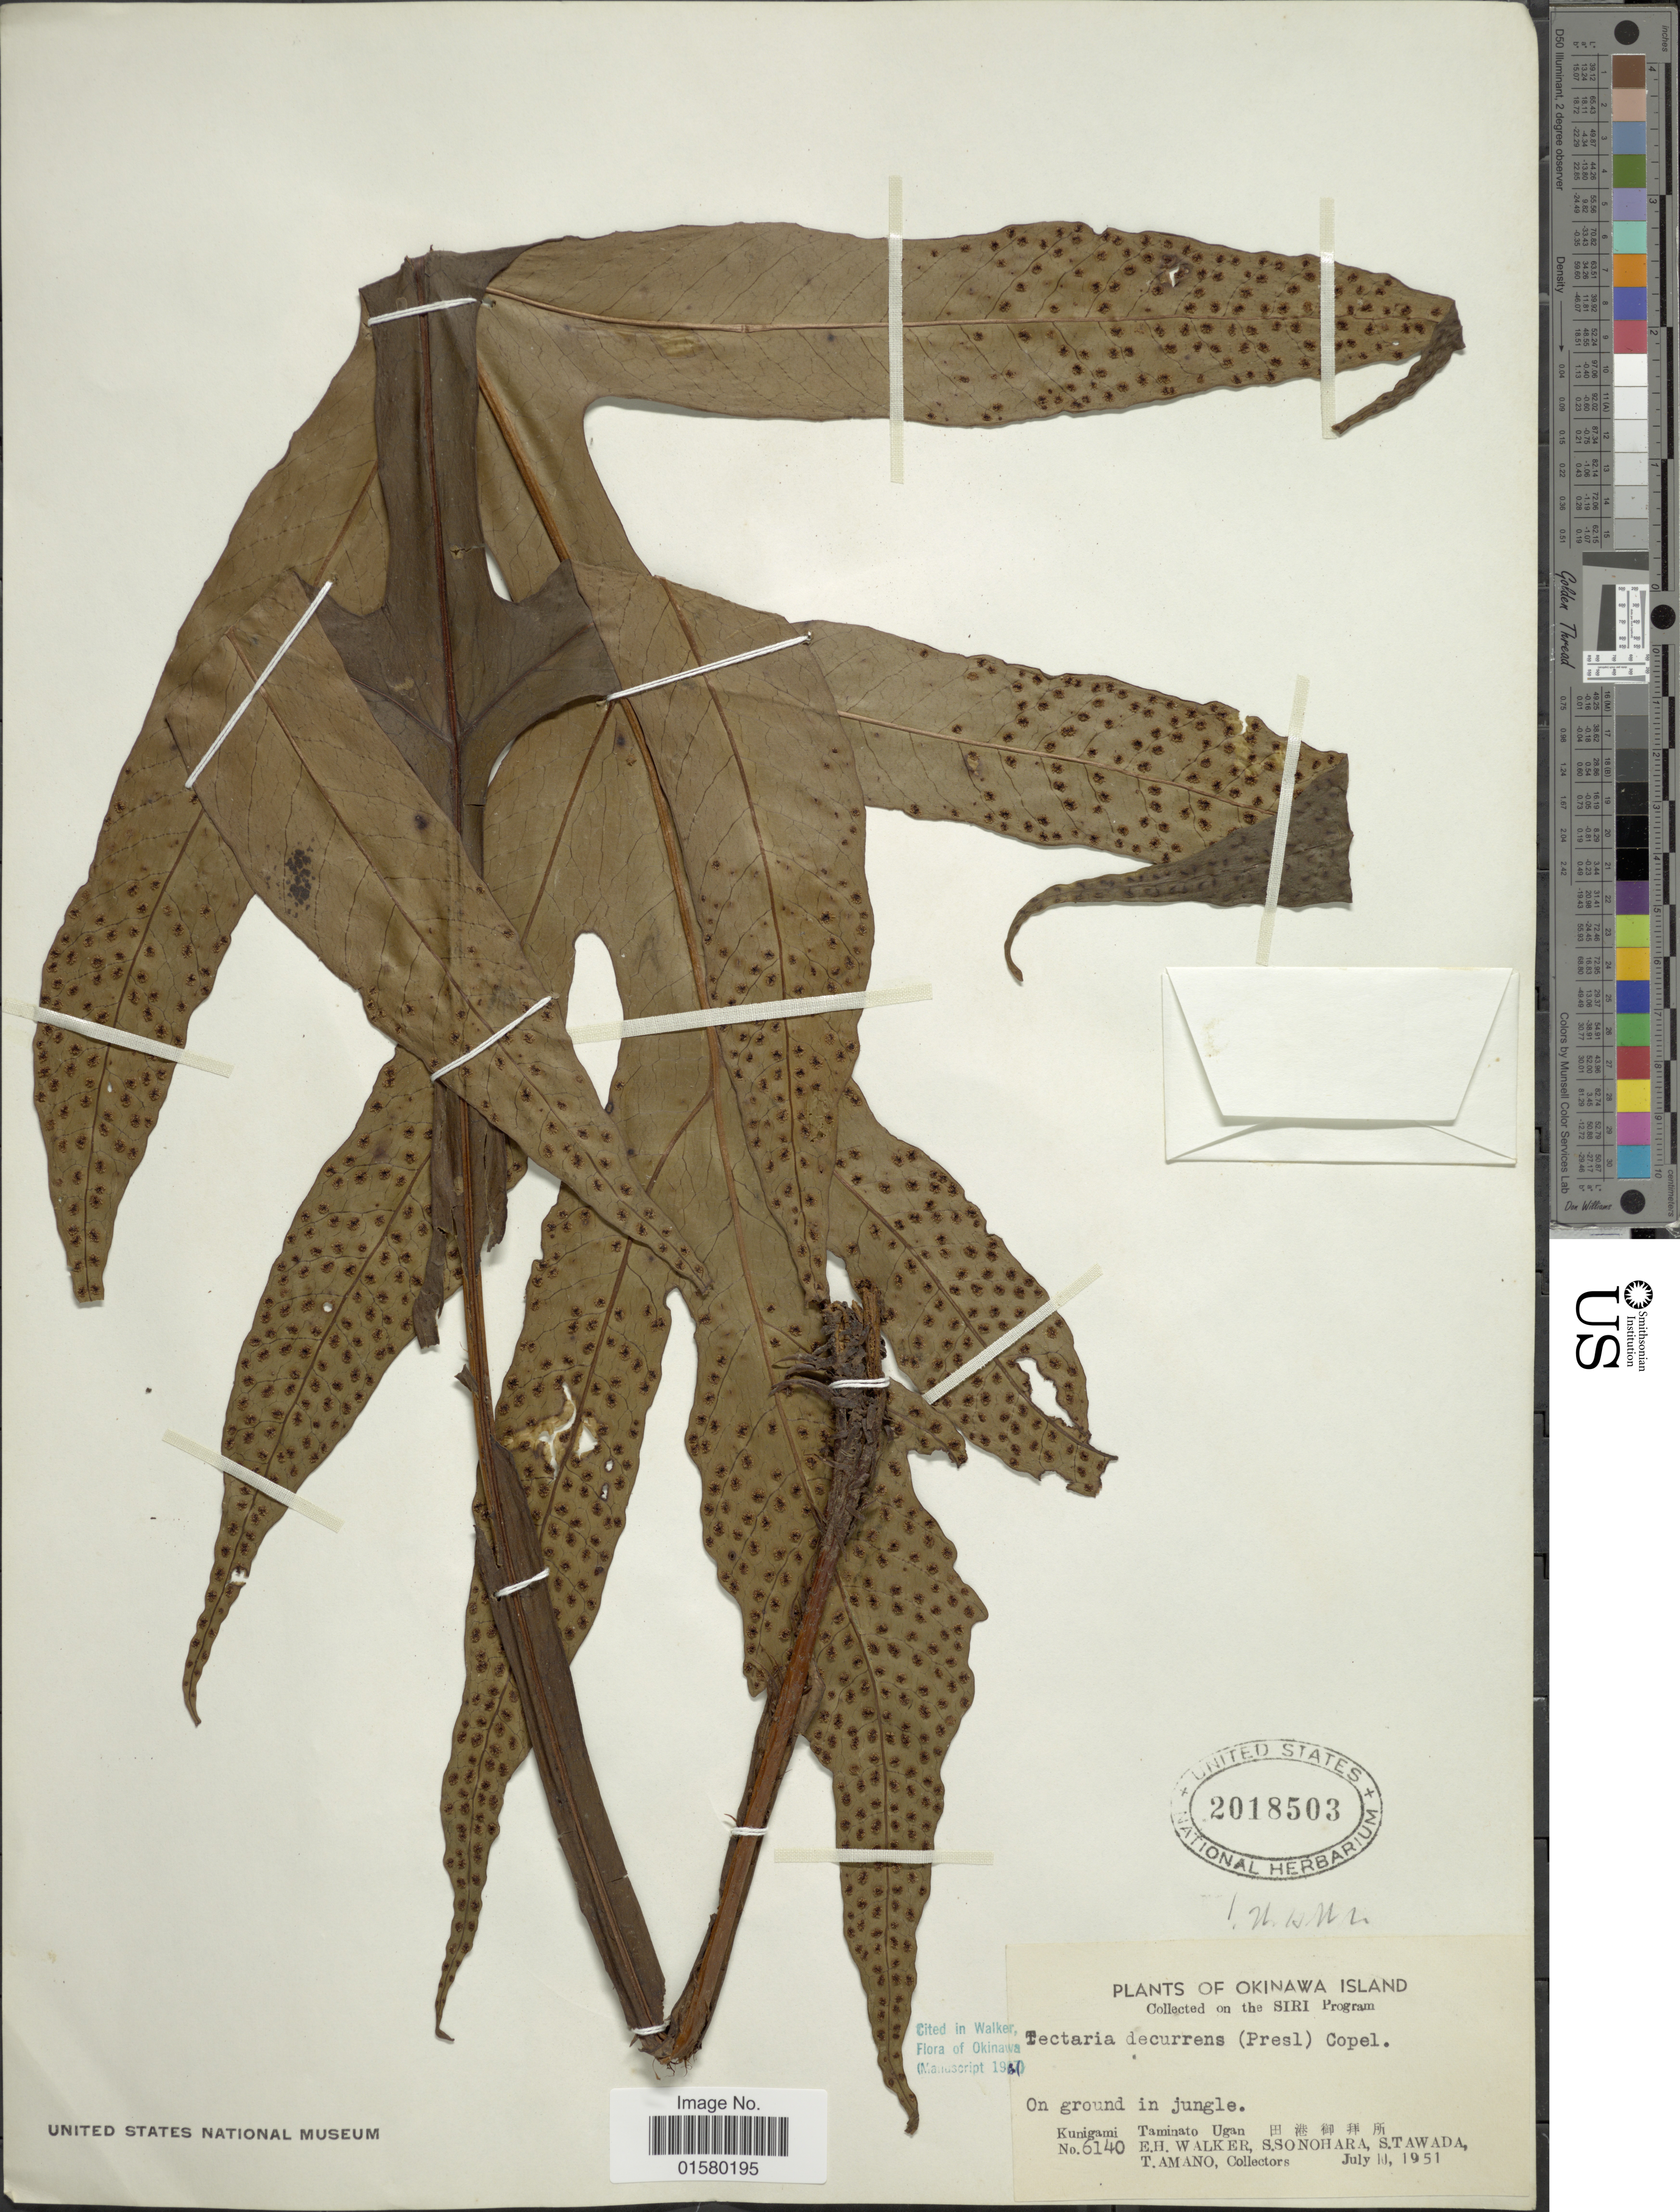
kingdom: Plantae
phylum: Tracheophyta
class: Polypodiopsida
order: Polypodiales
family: Tectariaceae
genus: Tectaria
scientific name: Tectaria decurrens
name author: (Presel.) Copel. in Elmer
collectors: E. H. Walker, S. Sonohara, S. Tawada & T. Amano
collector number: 6140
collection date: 1951-07-10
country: Japan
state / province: Okinawa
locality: Okinawa Island, Kunigami Taminato Ugan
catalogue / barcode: US 2018503